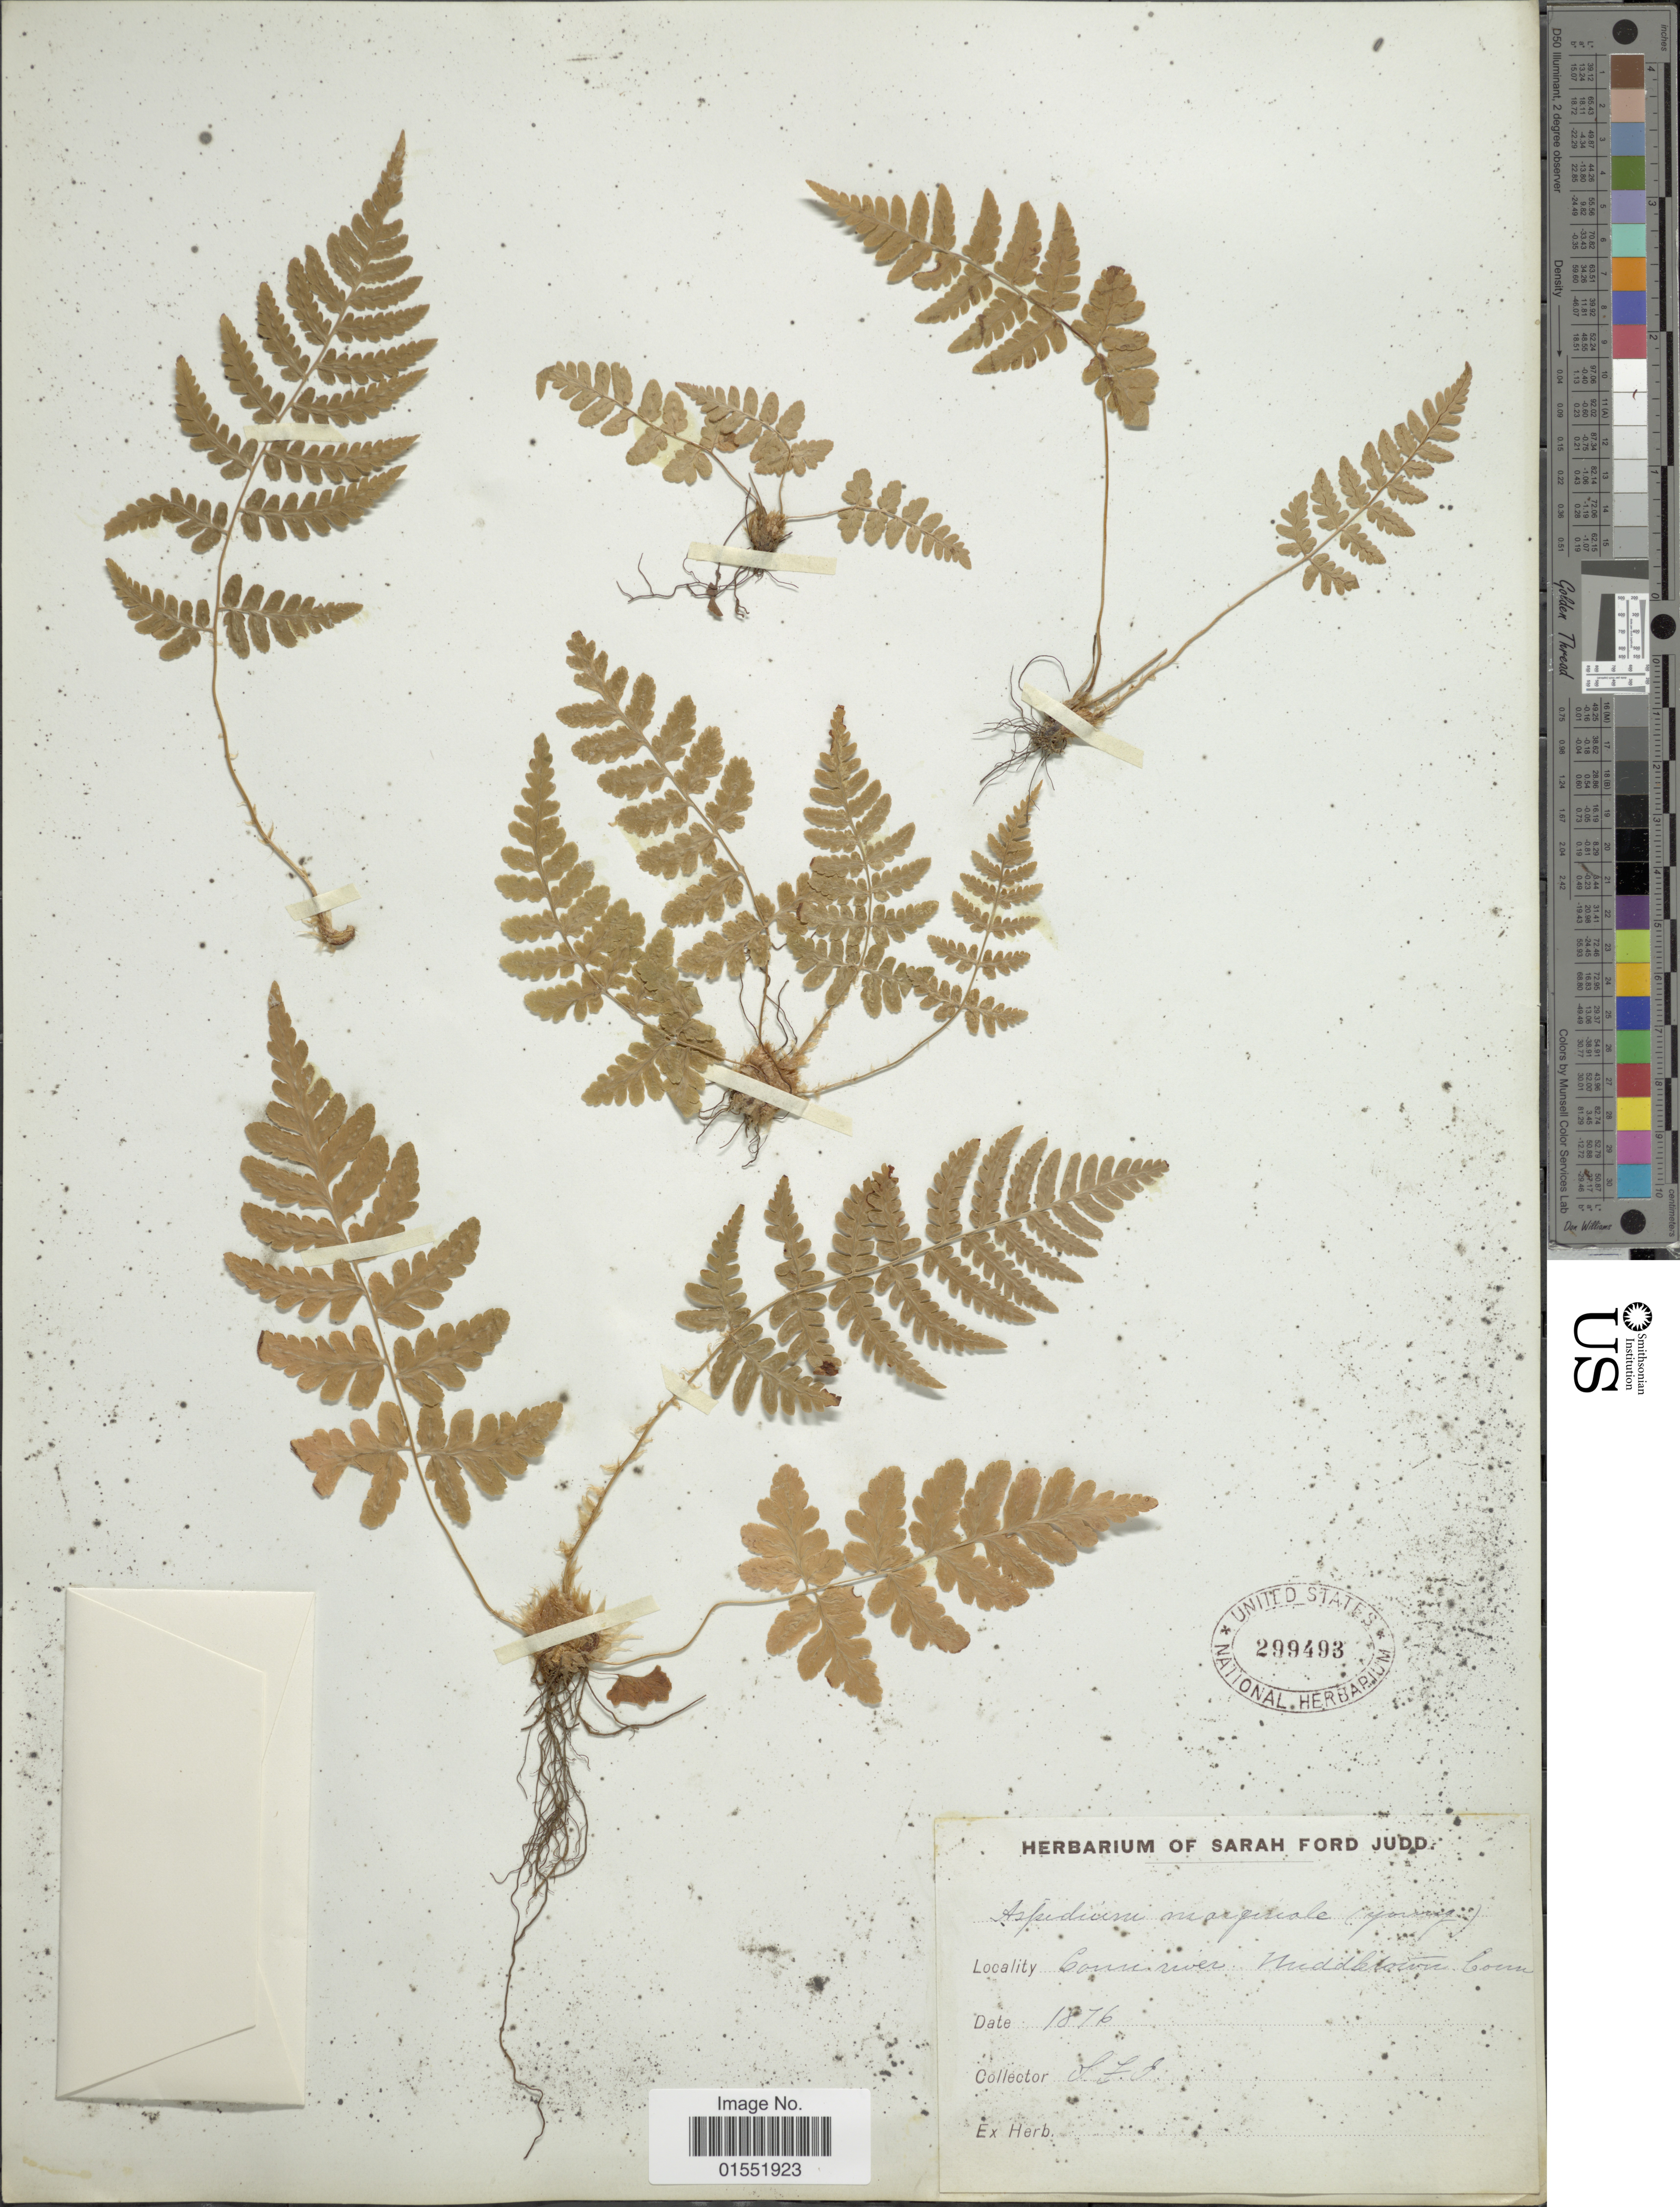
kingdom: Plantae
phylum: Tracheophyta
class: Polypodiopsida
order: Polypodiales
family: Dryopteridaceae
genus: Dryopteris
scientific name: Dryopteris marginalis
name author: (L.) A. Gray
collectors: S. Judd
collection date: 1876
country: United States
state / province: Connecticut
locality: Conn. river. Middletown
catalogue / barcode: US 299493